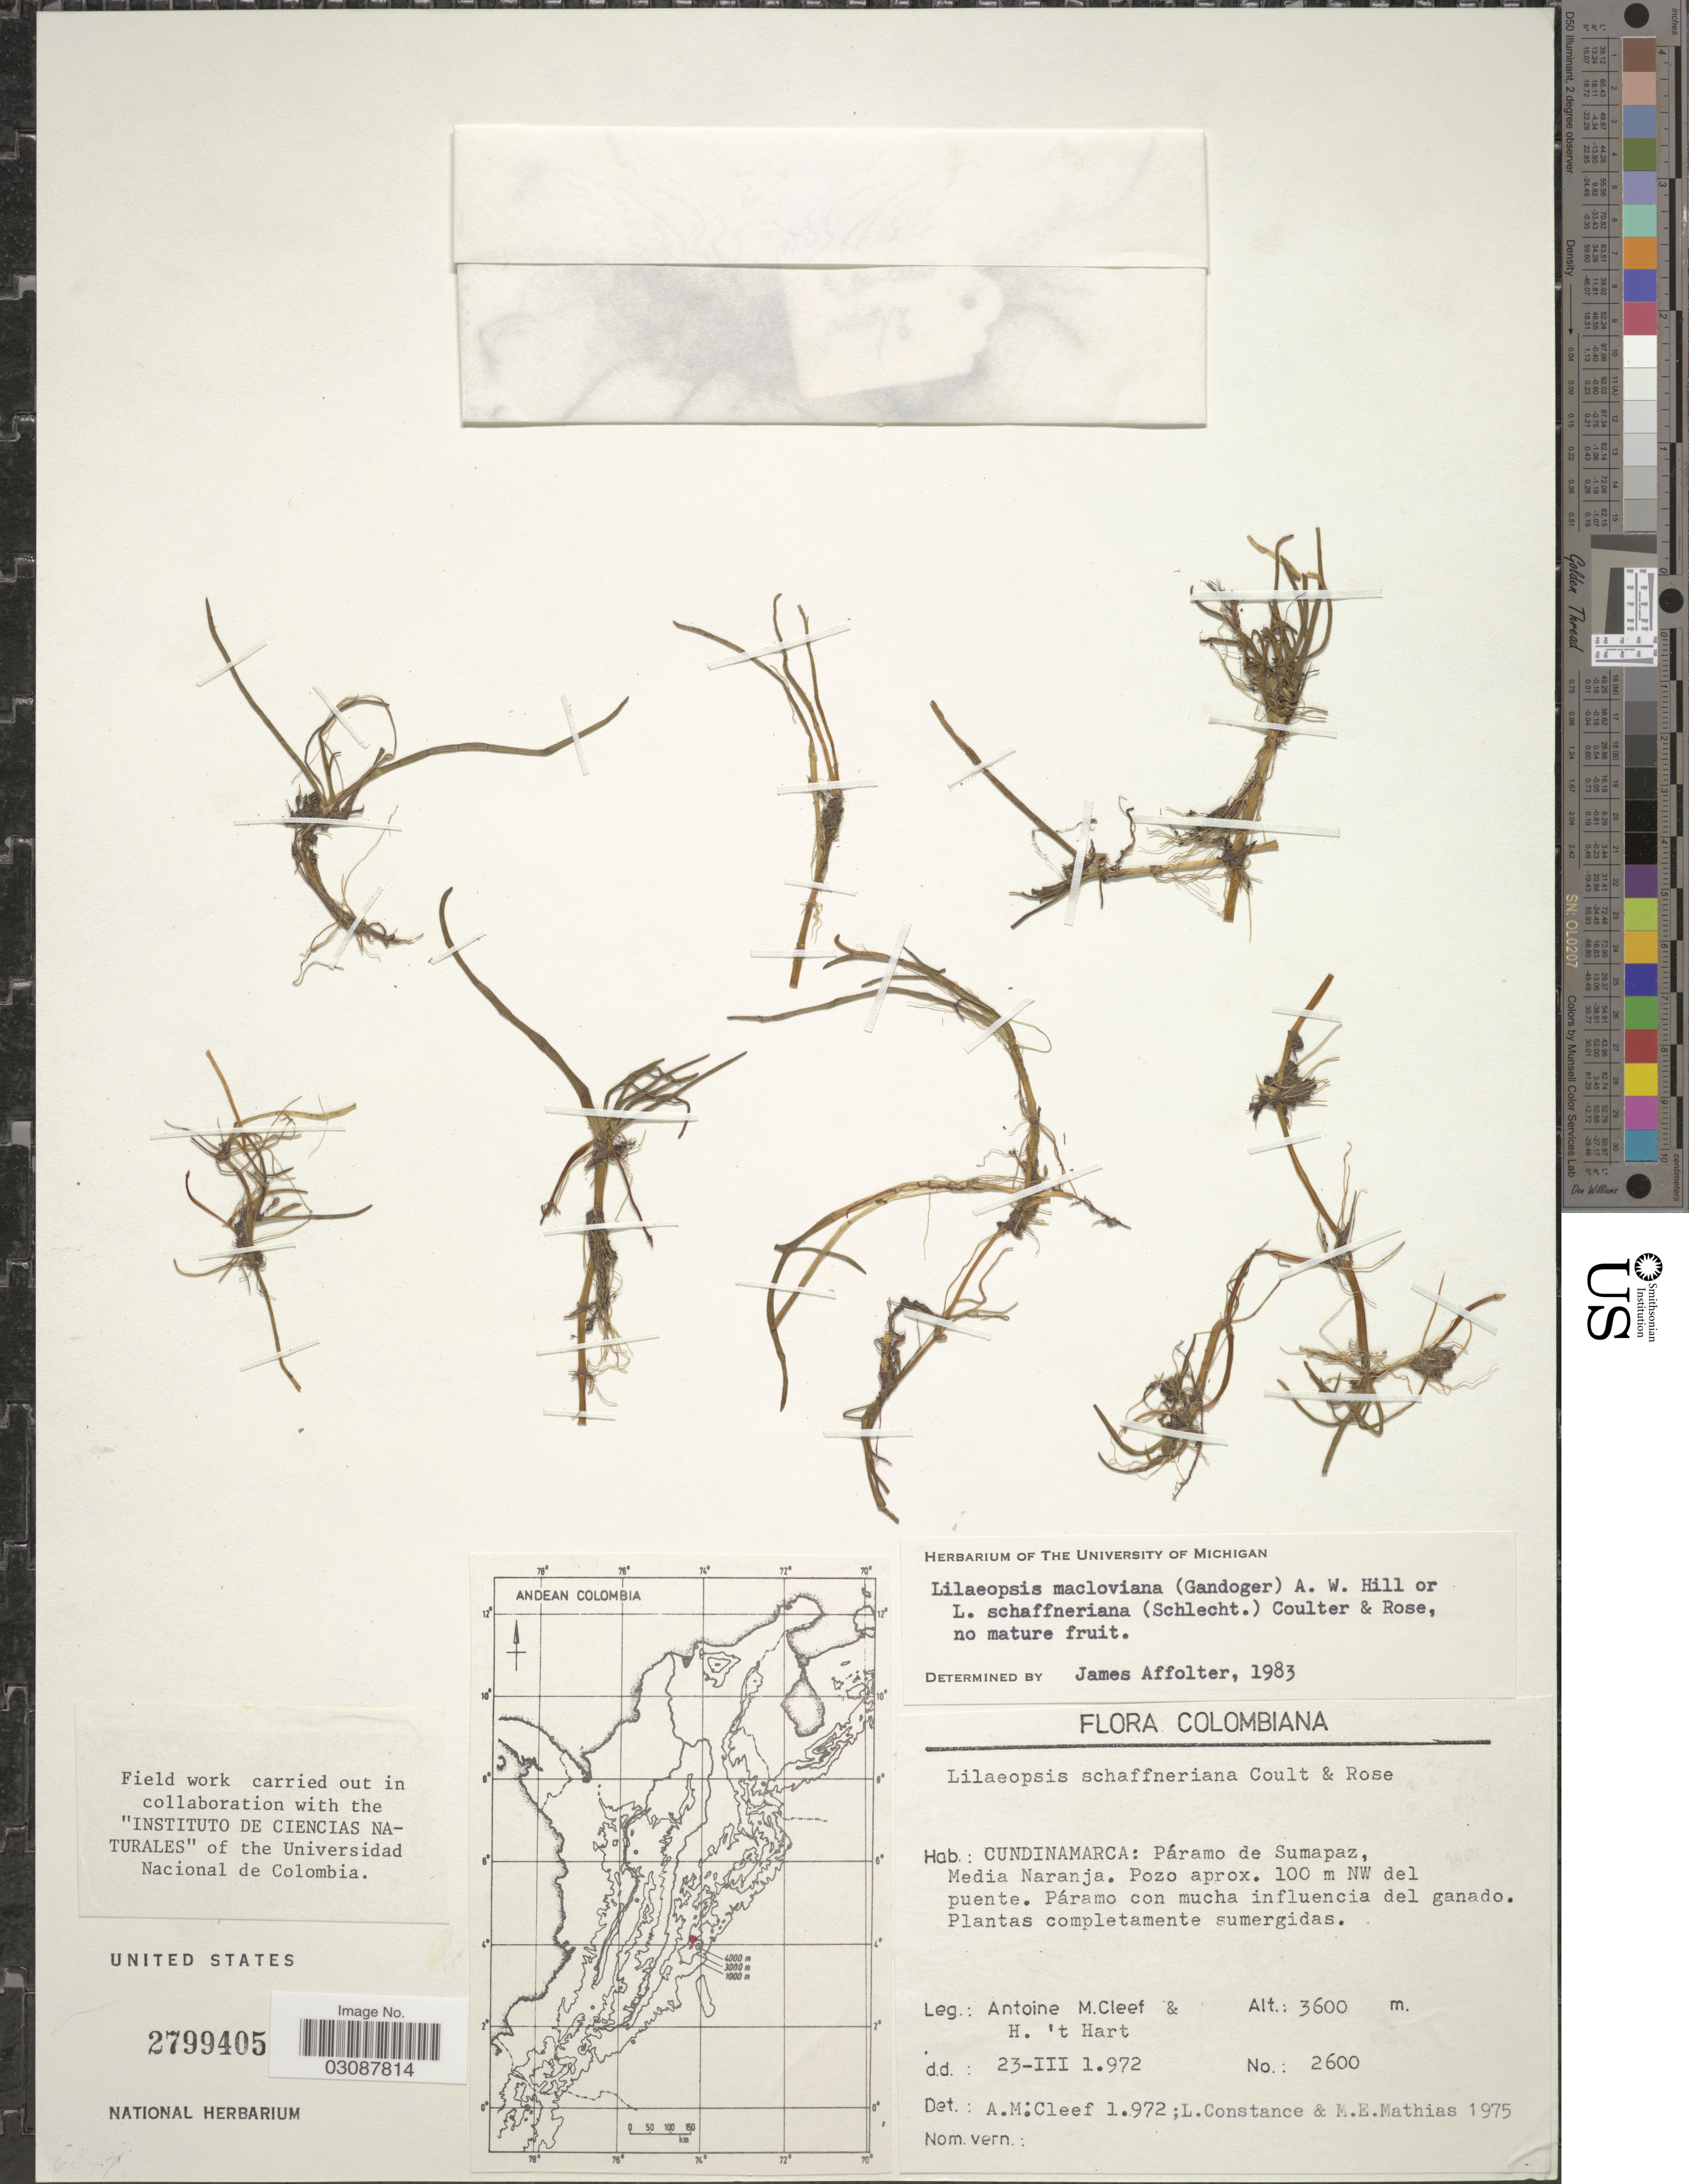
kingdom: Plantae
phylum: Tracheophyta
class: Magnoliopsida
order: Apiales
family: Apiaceae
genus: Lilaeopsis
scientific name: Lilaeopsis macloviana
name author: (Gand.) A.W. Hill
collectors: A. M. Cleef & H. Hart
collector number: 2600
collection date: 1972-03-23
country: Colombia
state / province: Cundinamarca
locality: Páramo de Sumapas, Media Naranja, Pozo aprox. 100 m NW del puente.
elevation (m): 3600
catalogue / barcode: US 2799405